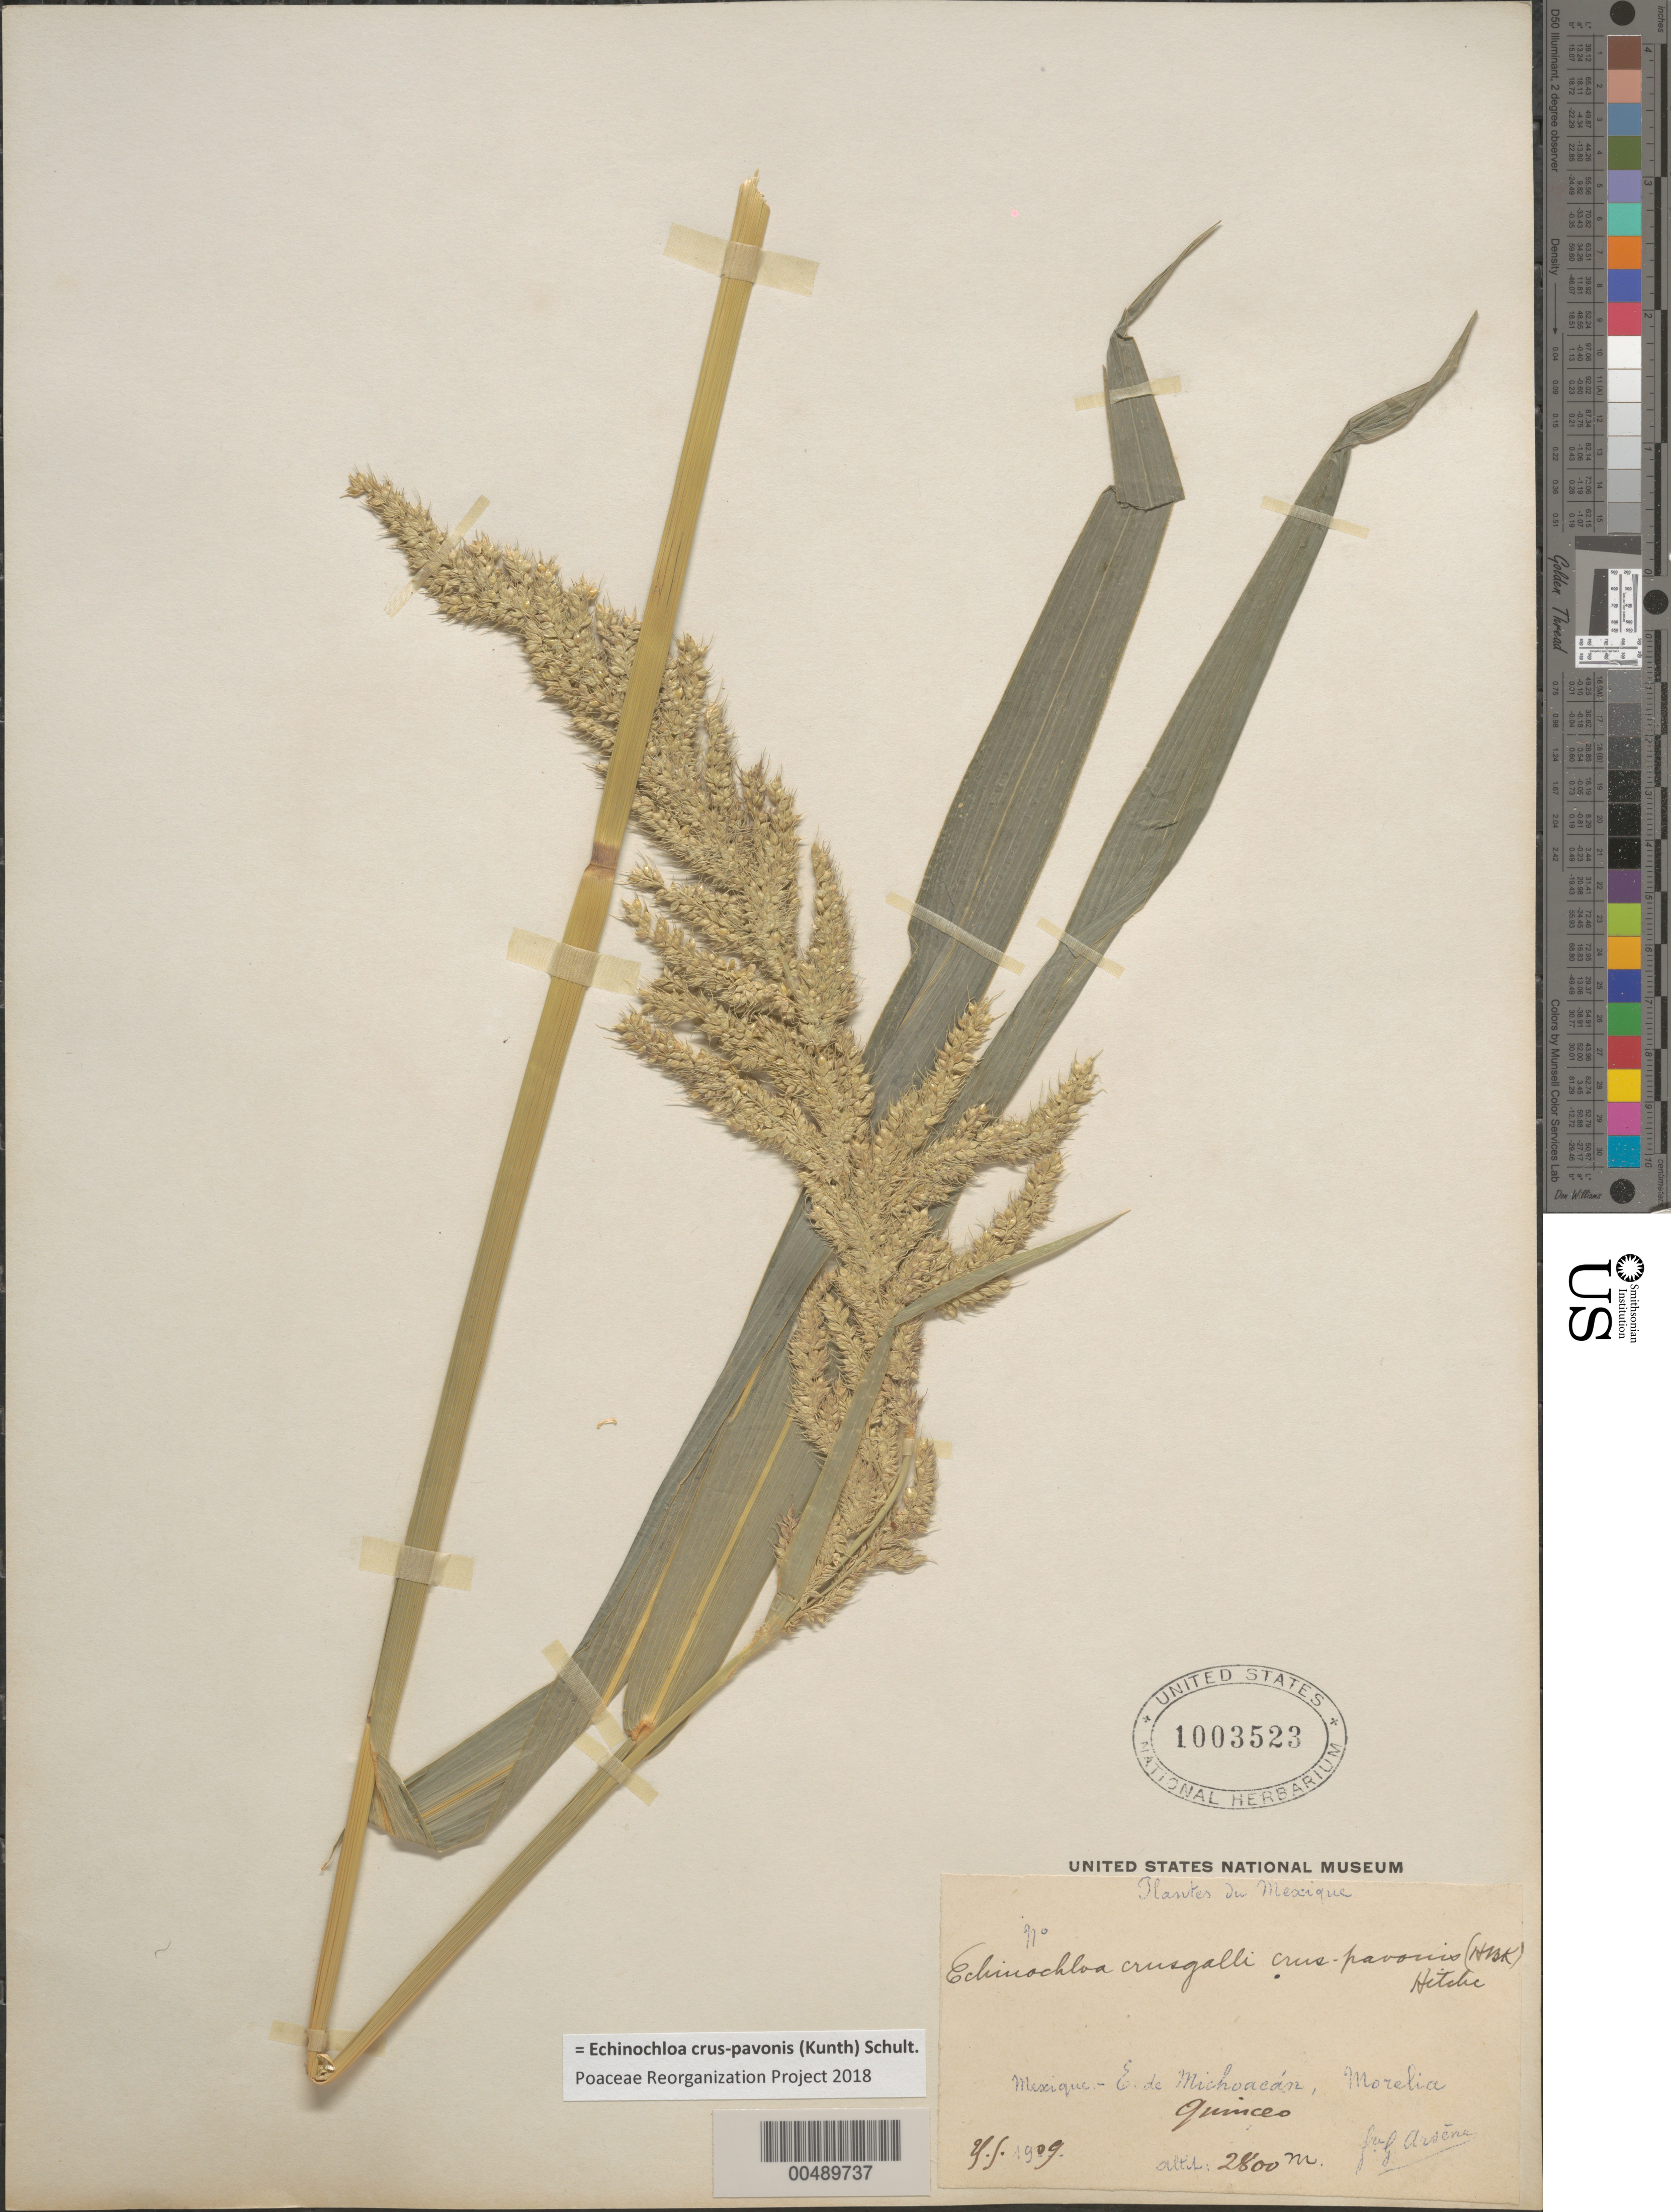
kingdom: Plantae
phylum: Tracheophyta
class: Liliopsida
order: Poales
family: Poaceae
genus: Echinochloa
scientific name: Echinochloa crus-pavonis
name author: (Kunth) Schult.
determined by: Poaceae Reorganization Project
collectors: Bro. G. Arsène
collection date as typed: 1909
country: Mexico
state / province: Michoacán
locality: Morelia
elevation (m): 2800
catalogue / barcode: US 1003523